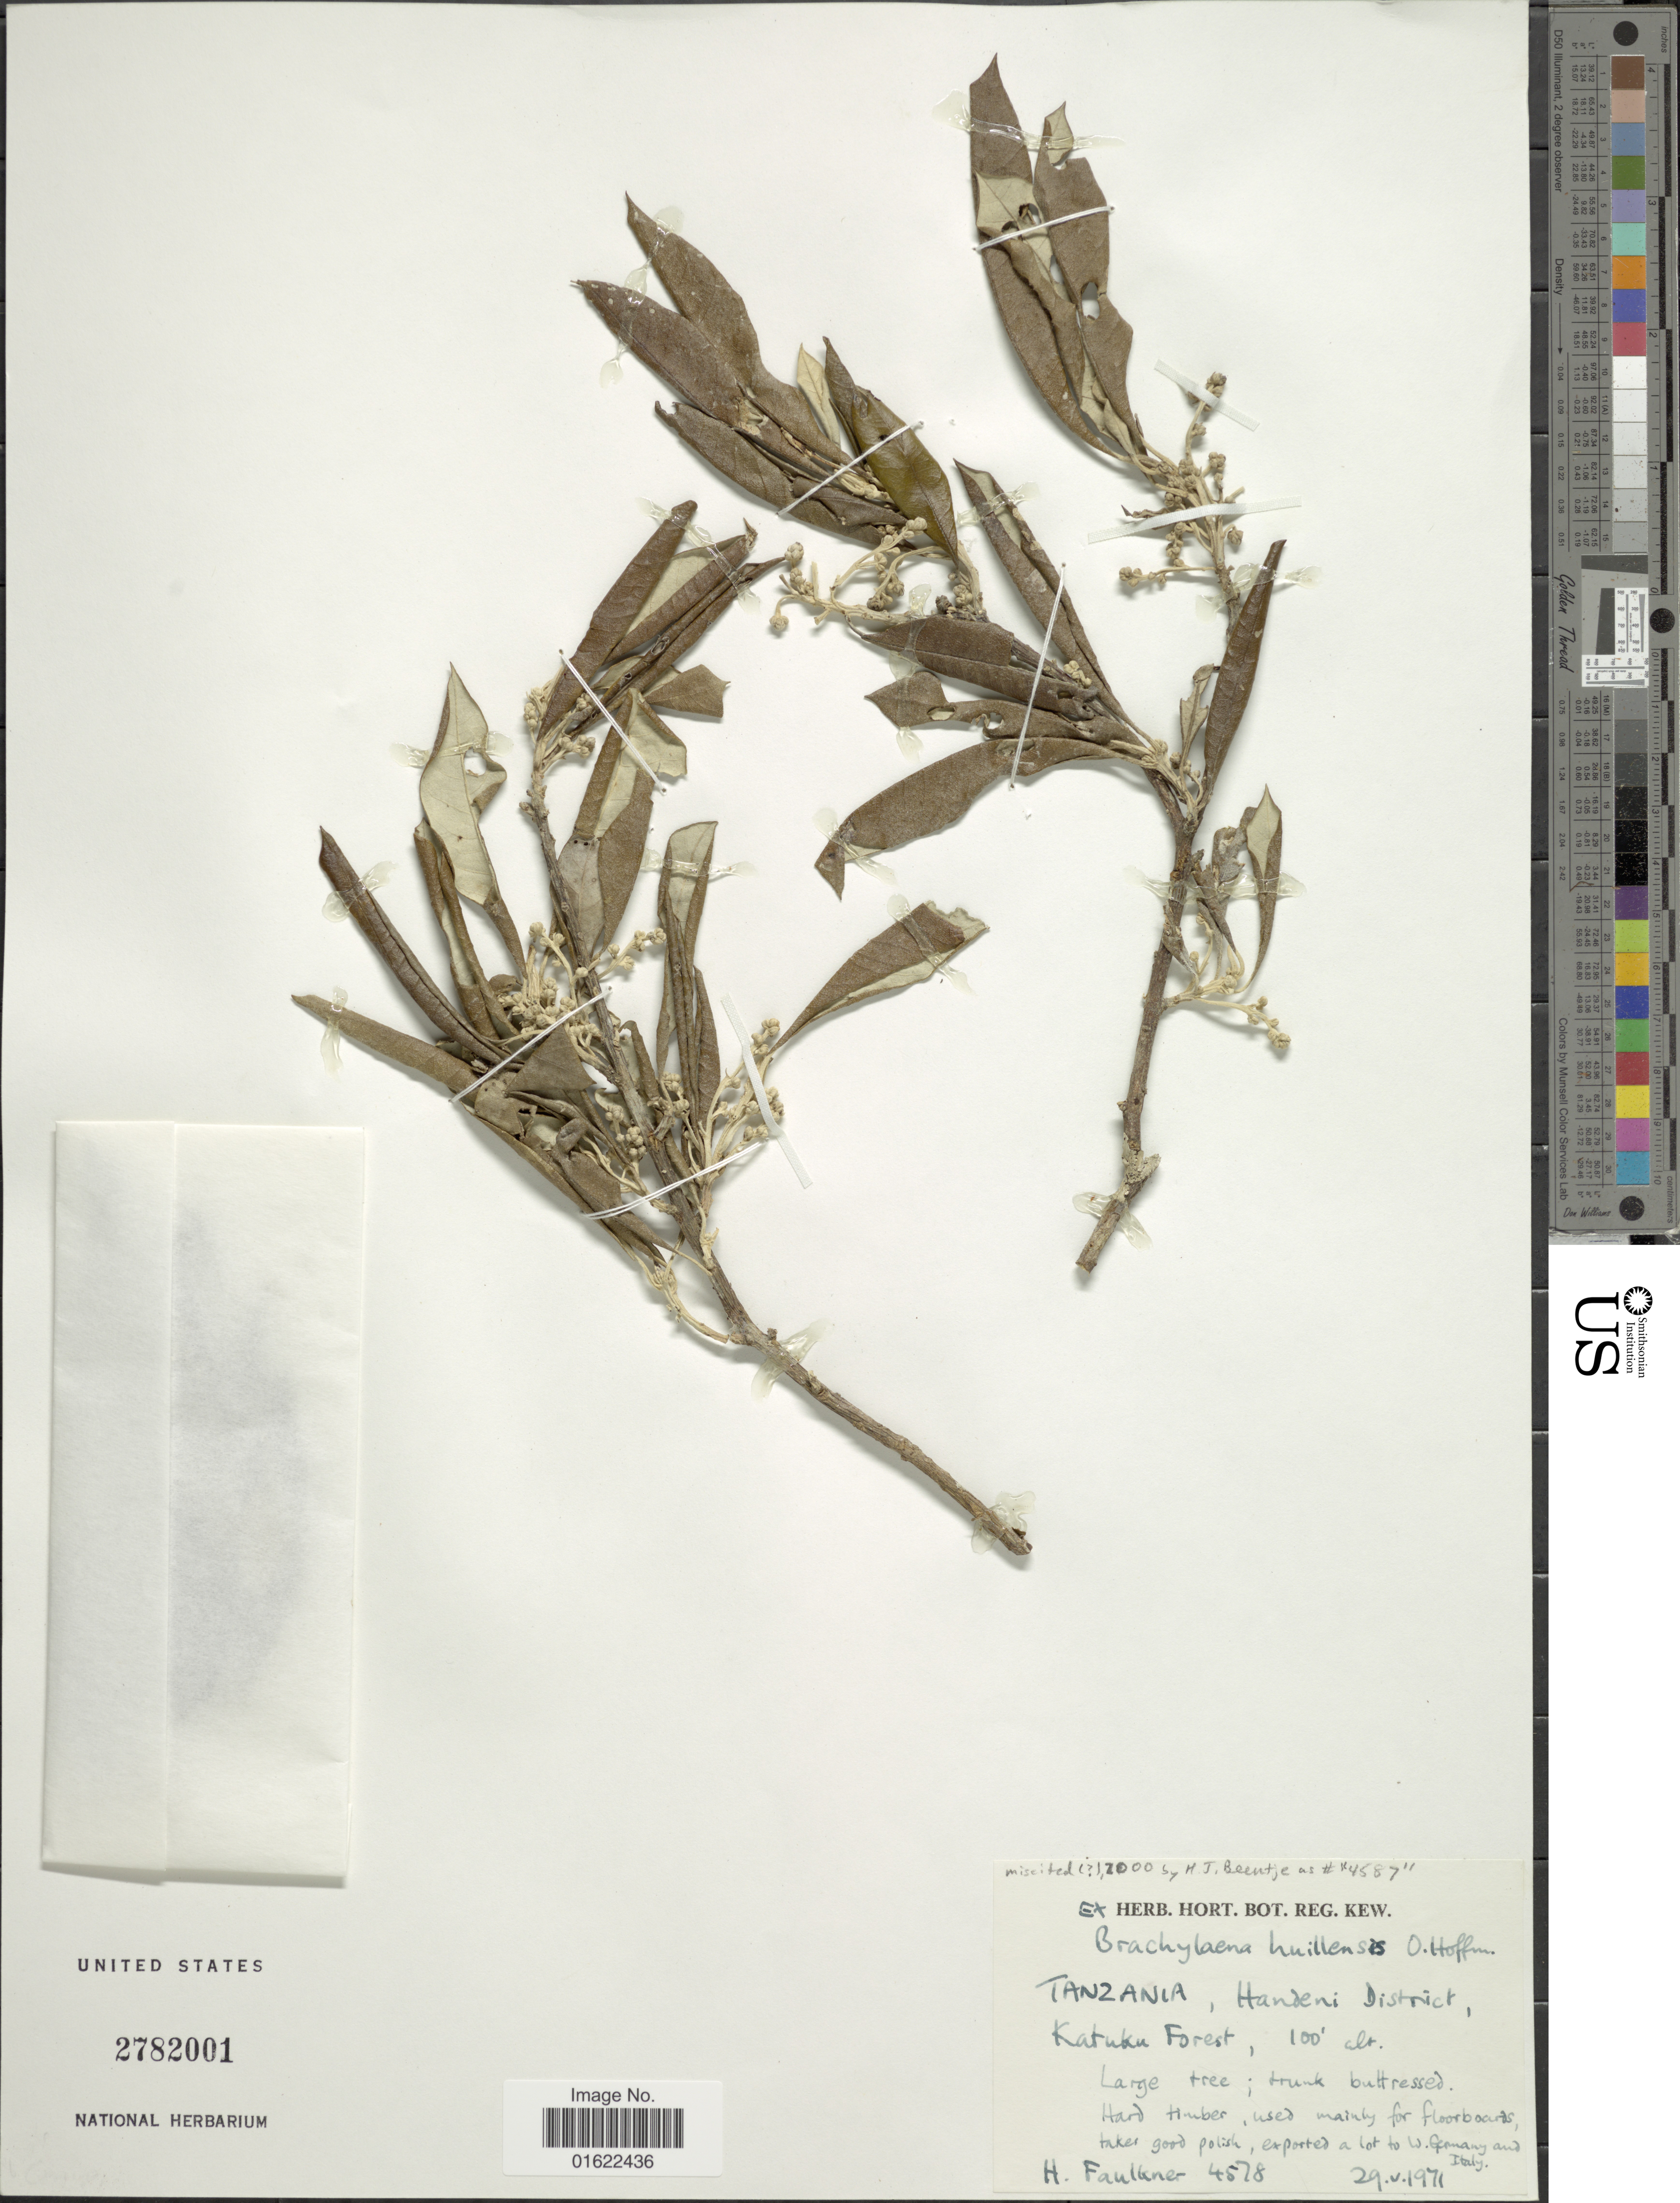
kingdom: Plantae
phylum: Tracheophyta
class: Magnoliopsida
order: Asterales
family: Asteraceae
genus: Brachylaena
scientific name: Brachylaena huillensis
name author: O. Hoffm.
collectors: H. Faulkner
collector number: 4578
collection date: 1971-05-29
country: Tanzania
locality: Handeni District, Katuku Forest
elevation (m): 30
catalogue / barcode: US 2782001